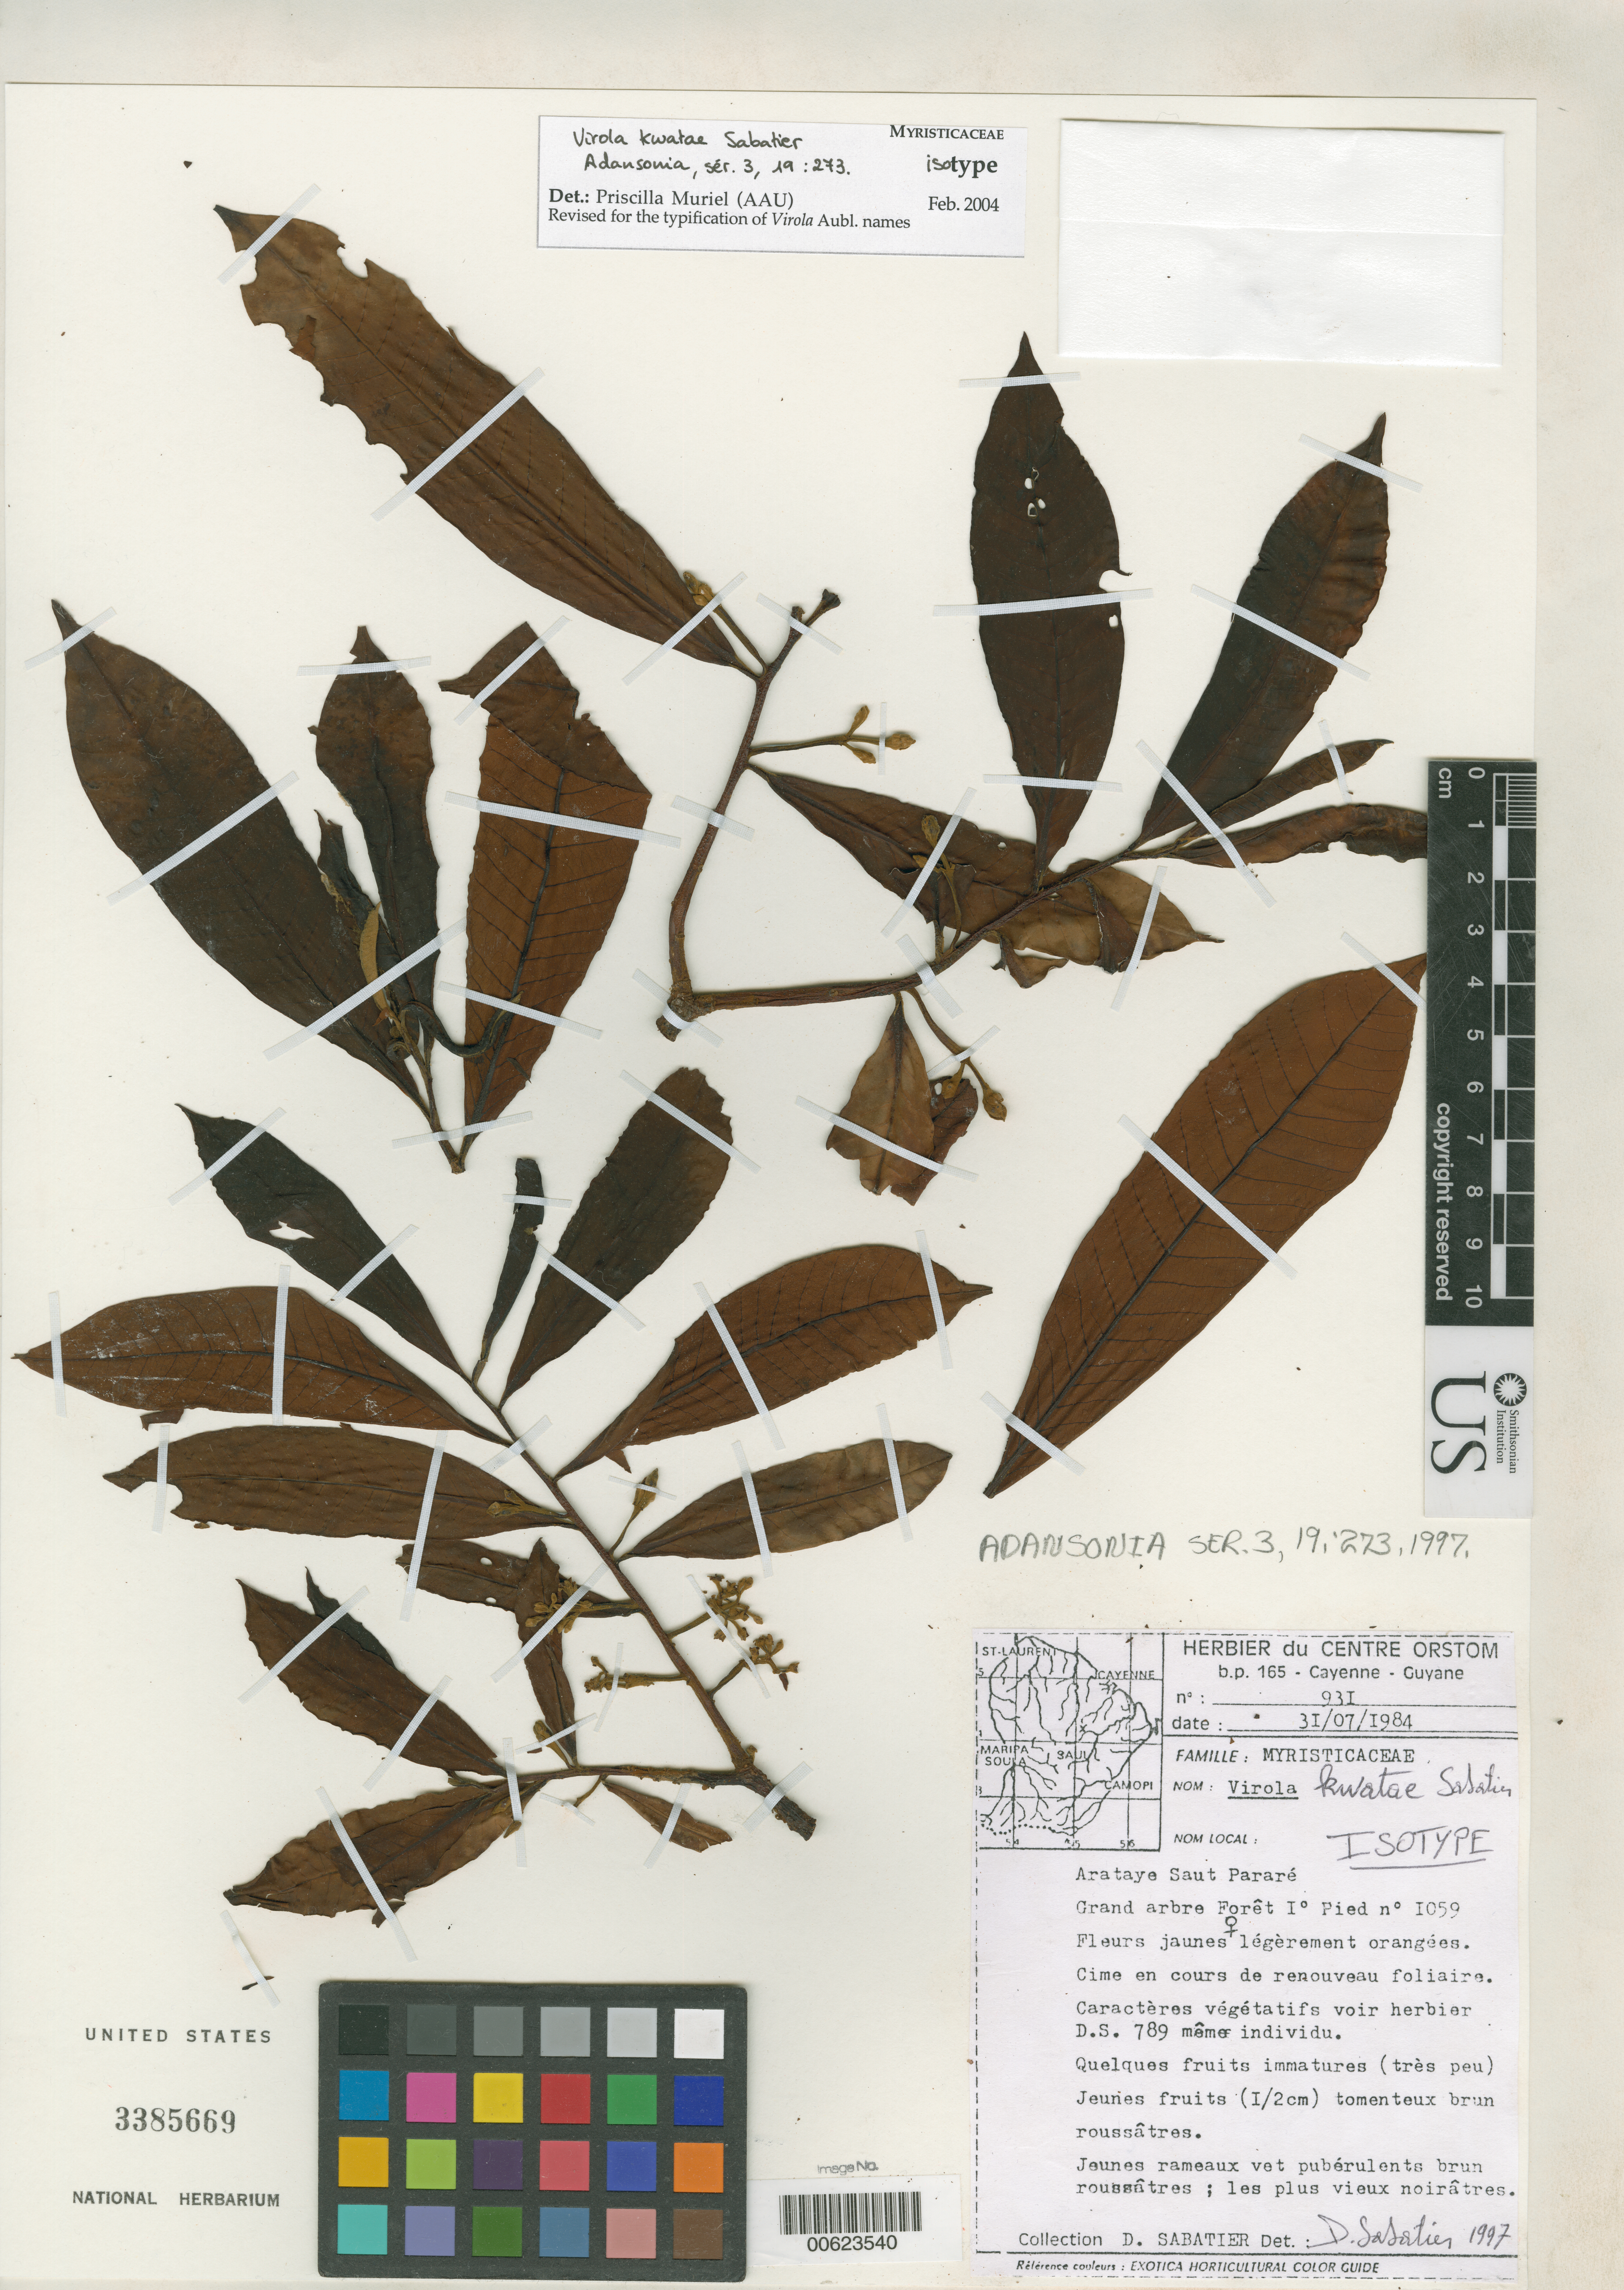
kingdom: Plantae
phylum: Tracheophyta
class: Magnoliopsida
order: Magnoliales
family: Myristicaceae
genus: Virola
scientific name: Virola kwatae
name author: Sabatier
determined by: Muriel M., P., AAU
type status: Isotype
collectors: D. Sabatier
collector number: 931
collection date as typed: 31 Jul 1984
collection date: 1984-07-31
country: French Guiana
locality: Arataye Saut Pararé.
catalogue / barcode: US 3385669